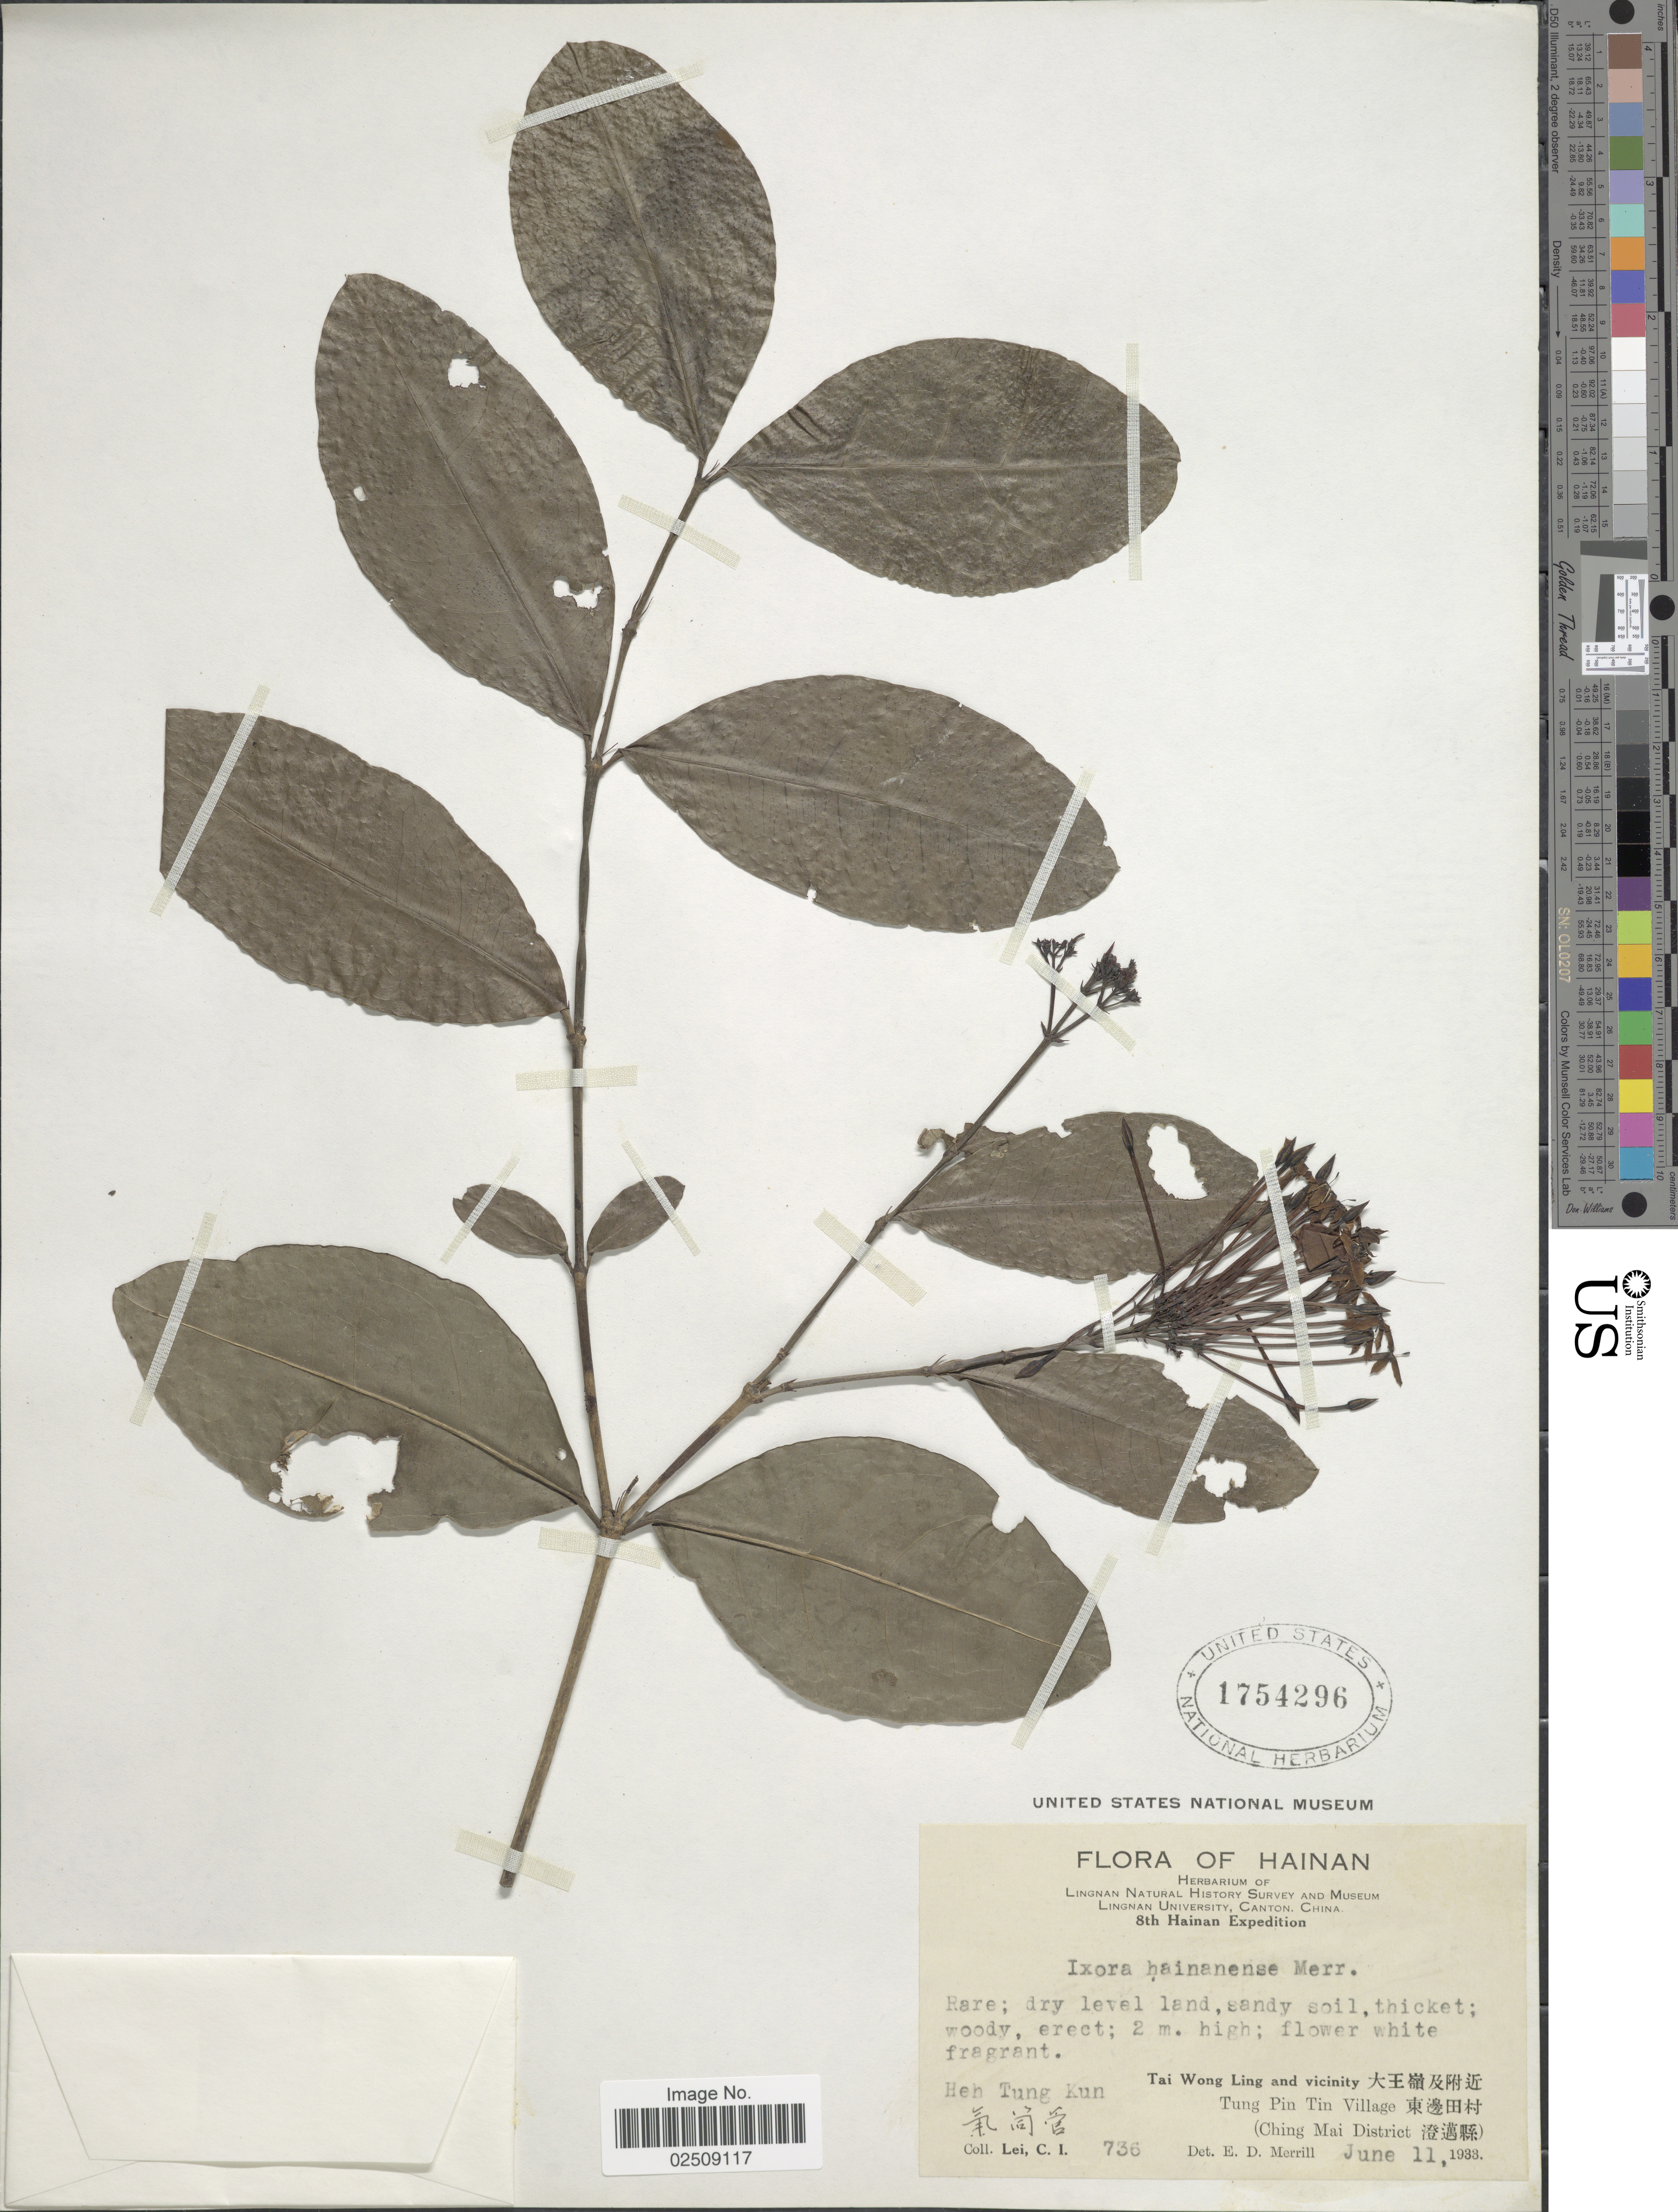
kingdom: Plantae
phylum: Tracheophyta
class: Magnoliopsida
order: Gentianales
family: Rubiaceae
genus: Ixora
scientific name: Ixora hainanensis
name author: Merr.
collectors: C. I. Lei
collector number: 736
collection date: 1933-06-11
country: China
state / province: Hainan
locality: Heh Tung Kun, Tai Wong Ling and vicinity. Tung Pin Tin village, (Ching Mai District)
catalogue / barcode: US 1754296